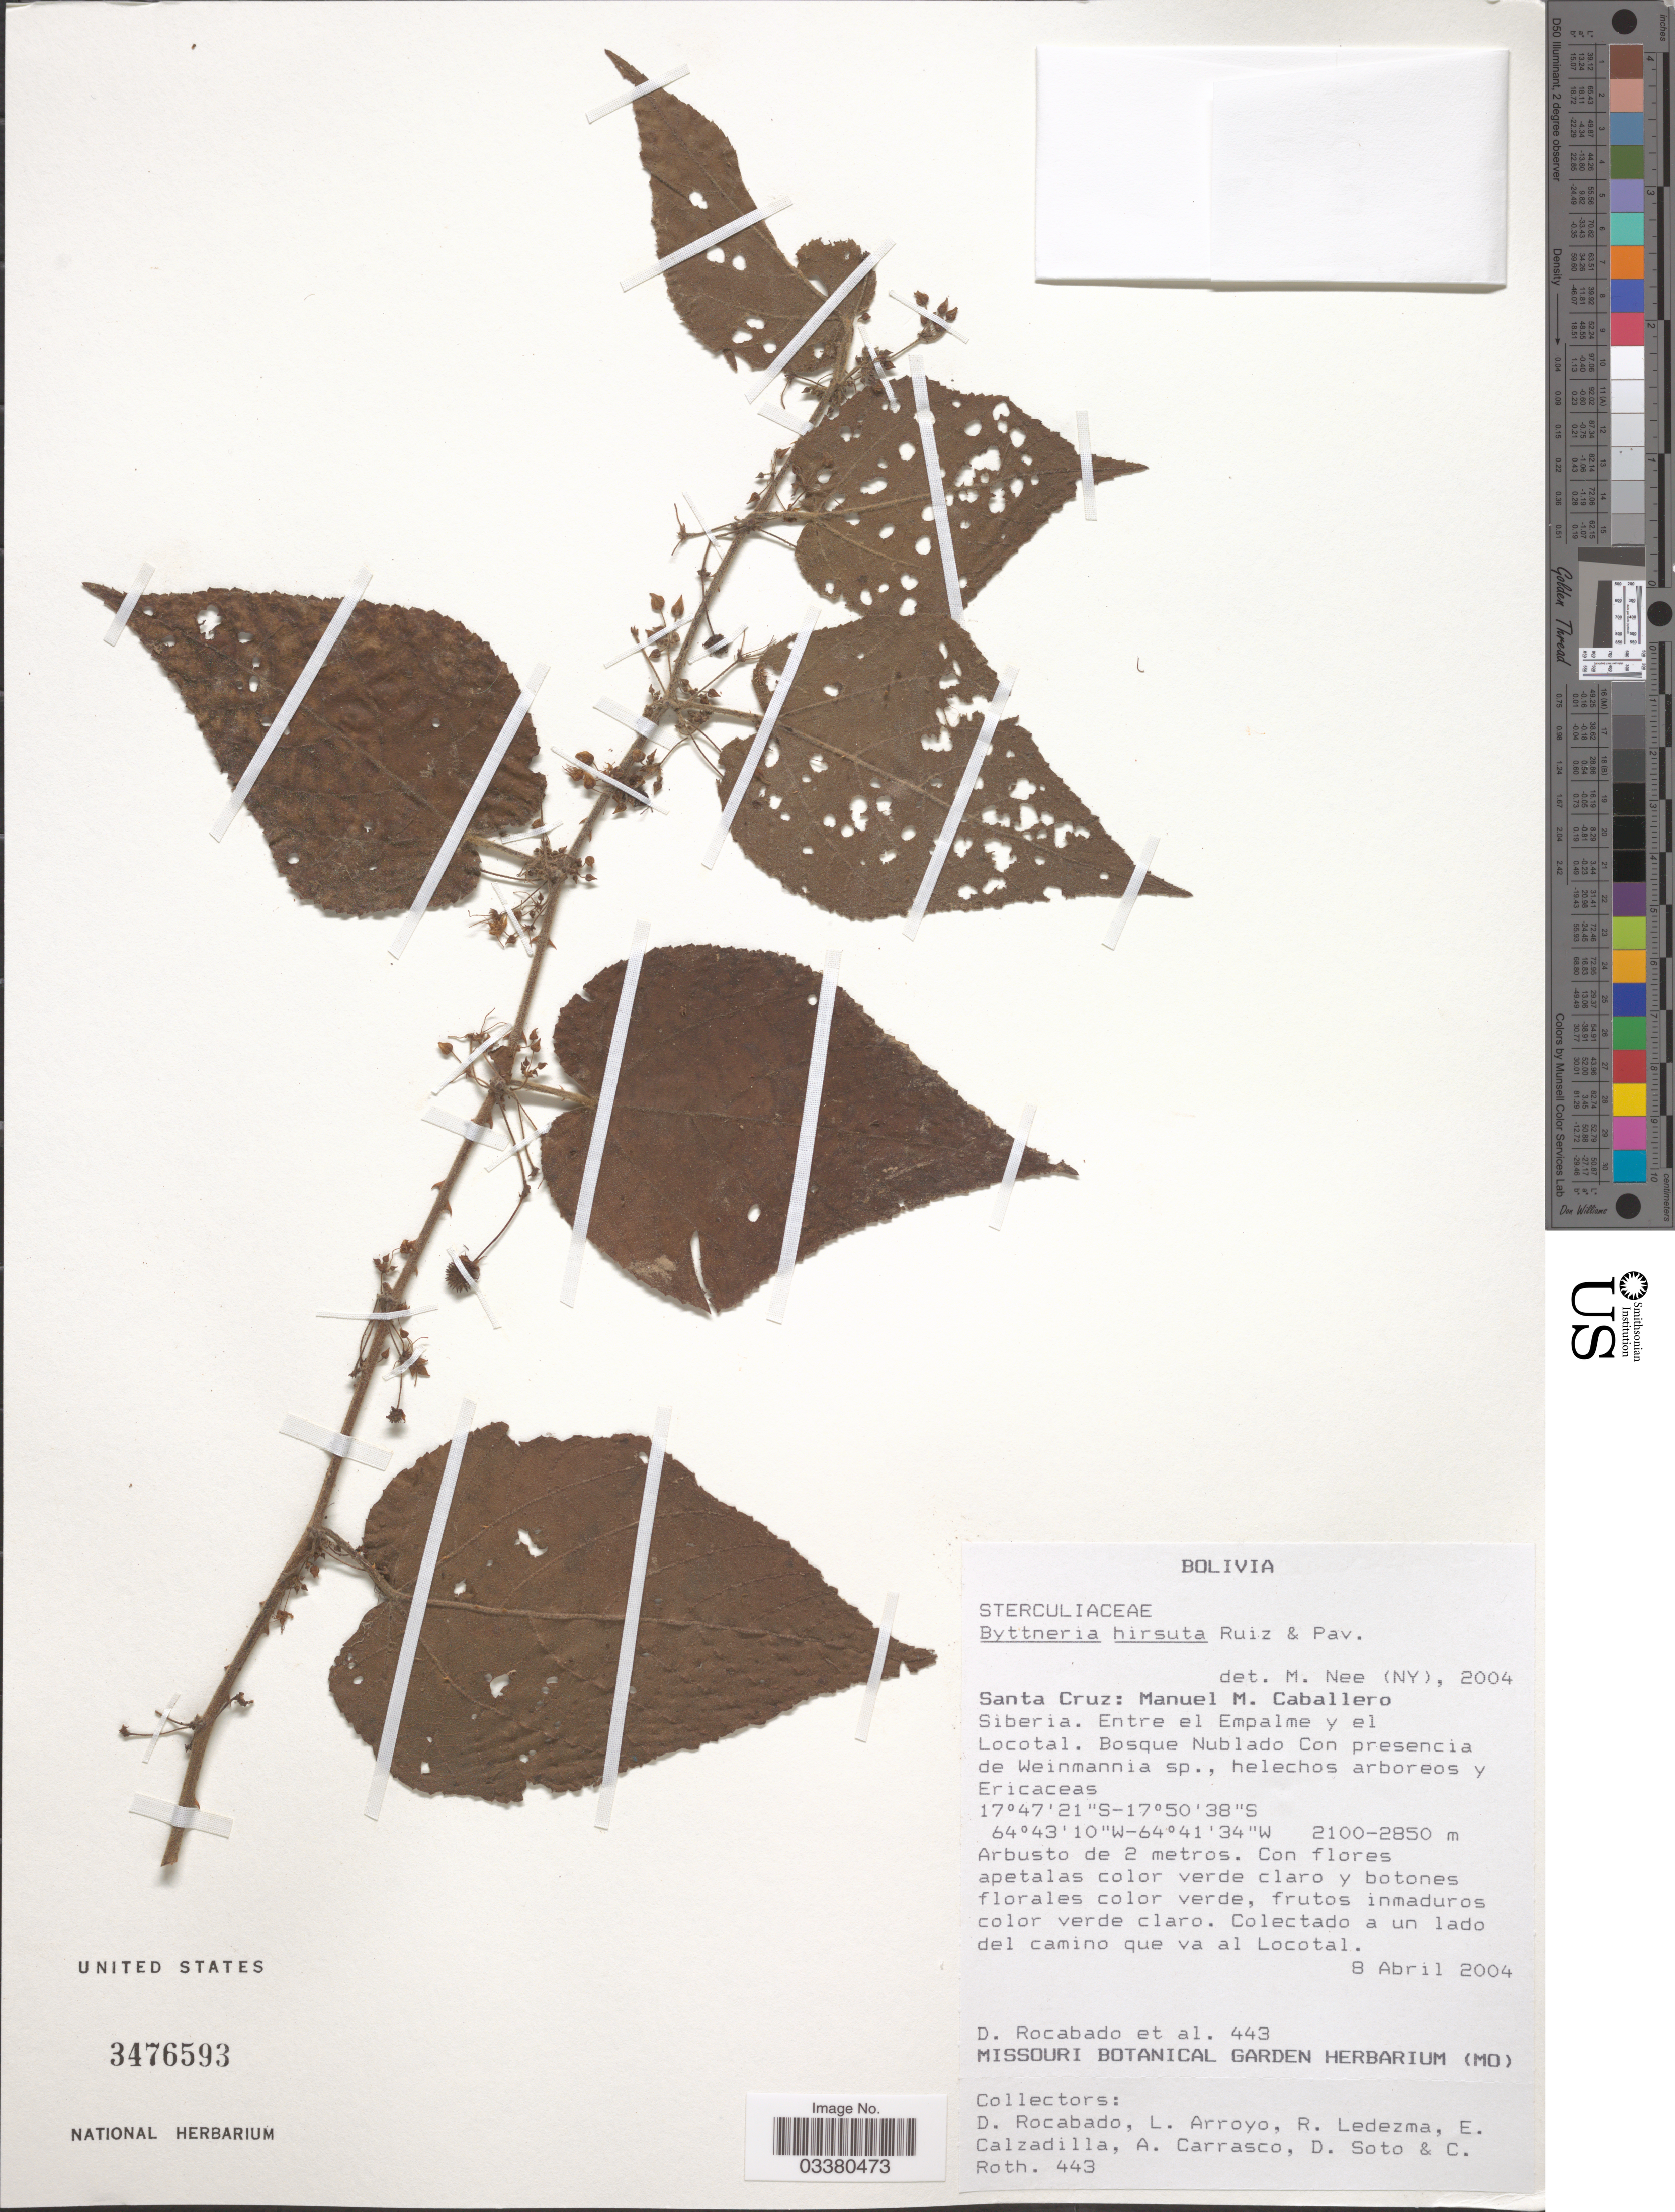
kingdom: Plantae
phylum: Tracheophyta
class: Magnoliopsida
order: Malvales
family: Malvaceae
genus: Byttneria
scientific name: Byttneria hirsuta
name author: Ruiz & Pav.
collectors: D. Rocabado, L. Arroyo, R. Ledezma, E. Calzadilla & et al.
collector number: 443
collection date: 2004-04-08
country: Bolivia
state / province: Santa Cruz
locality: Manuel M. Caballero. Siberia. Entre el Empalme y el Locotal. A un lado del camino que v al Locotal.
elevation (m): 2100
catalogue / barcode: US 3476593